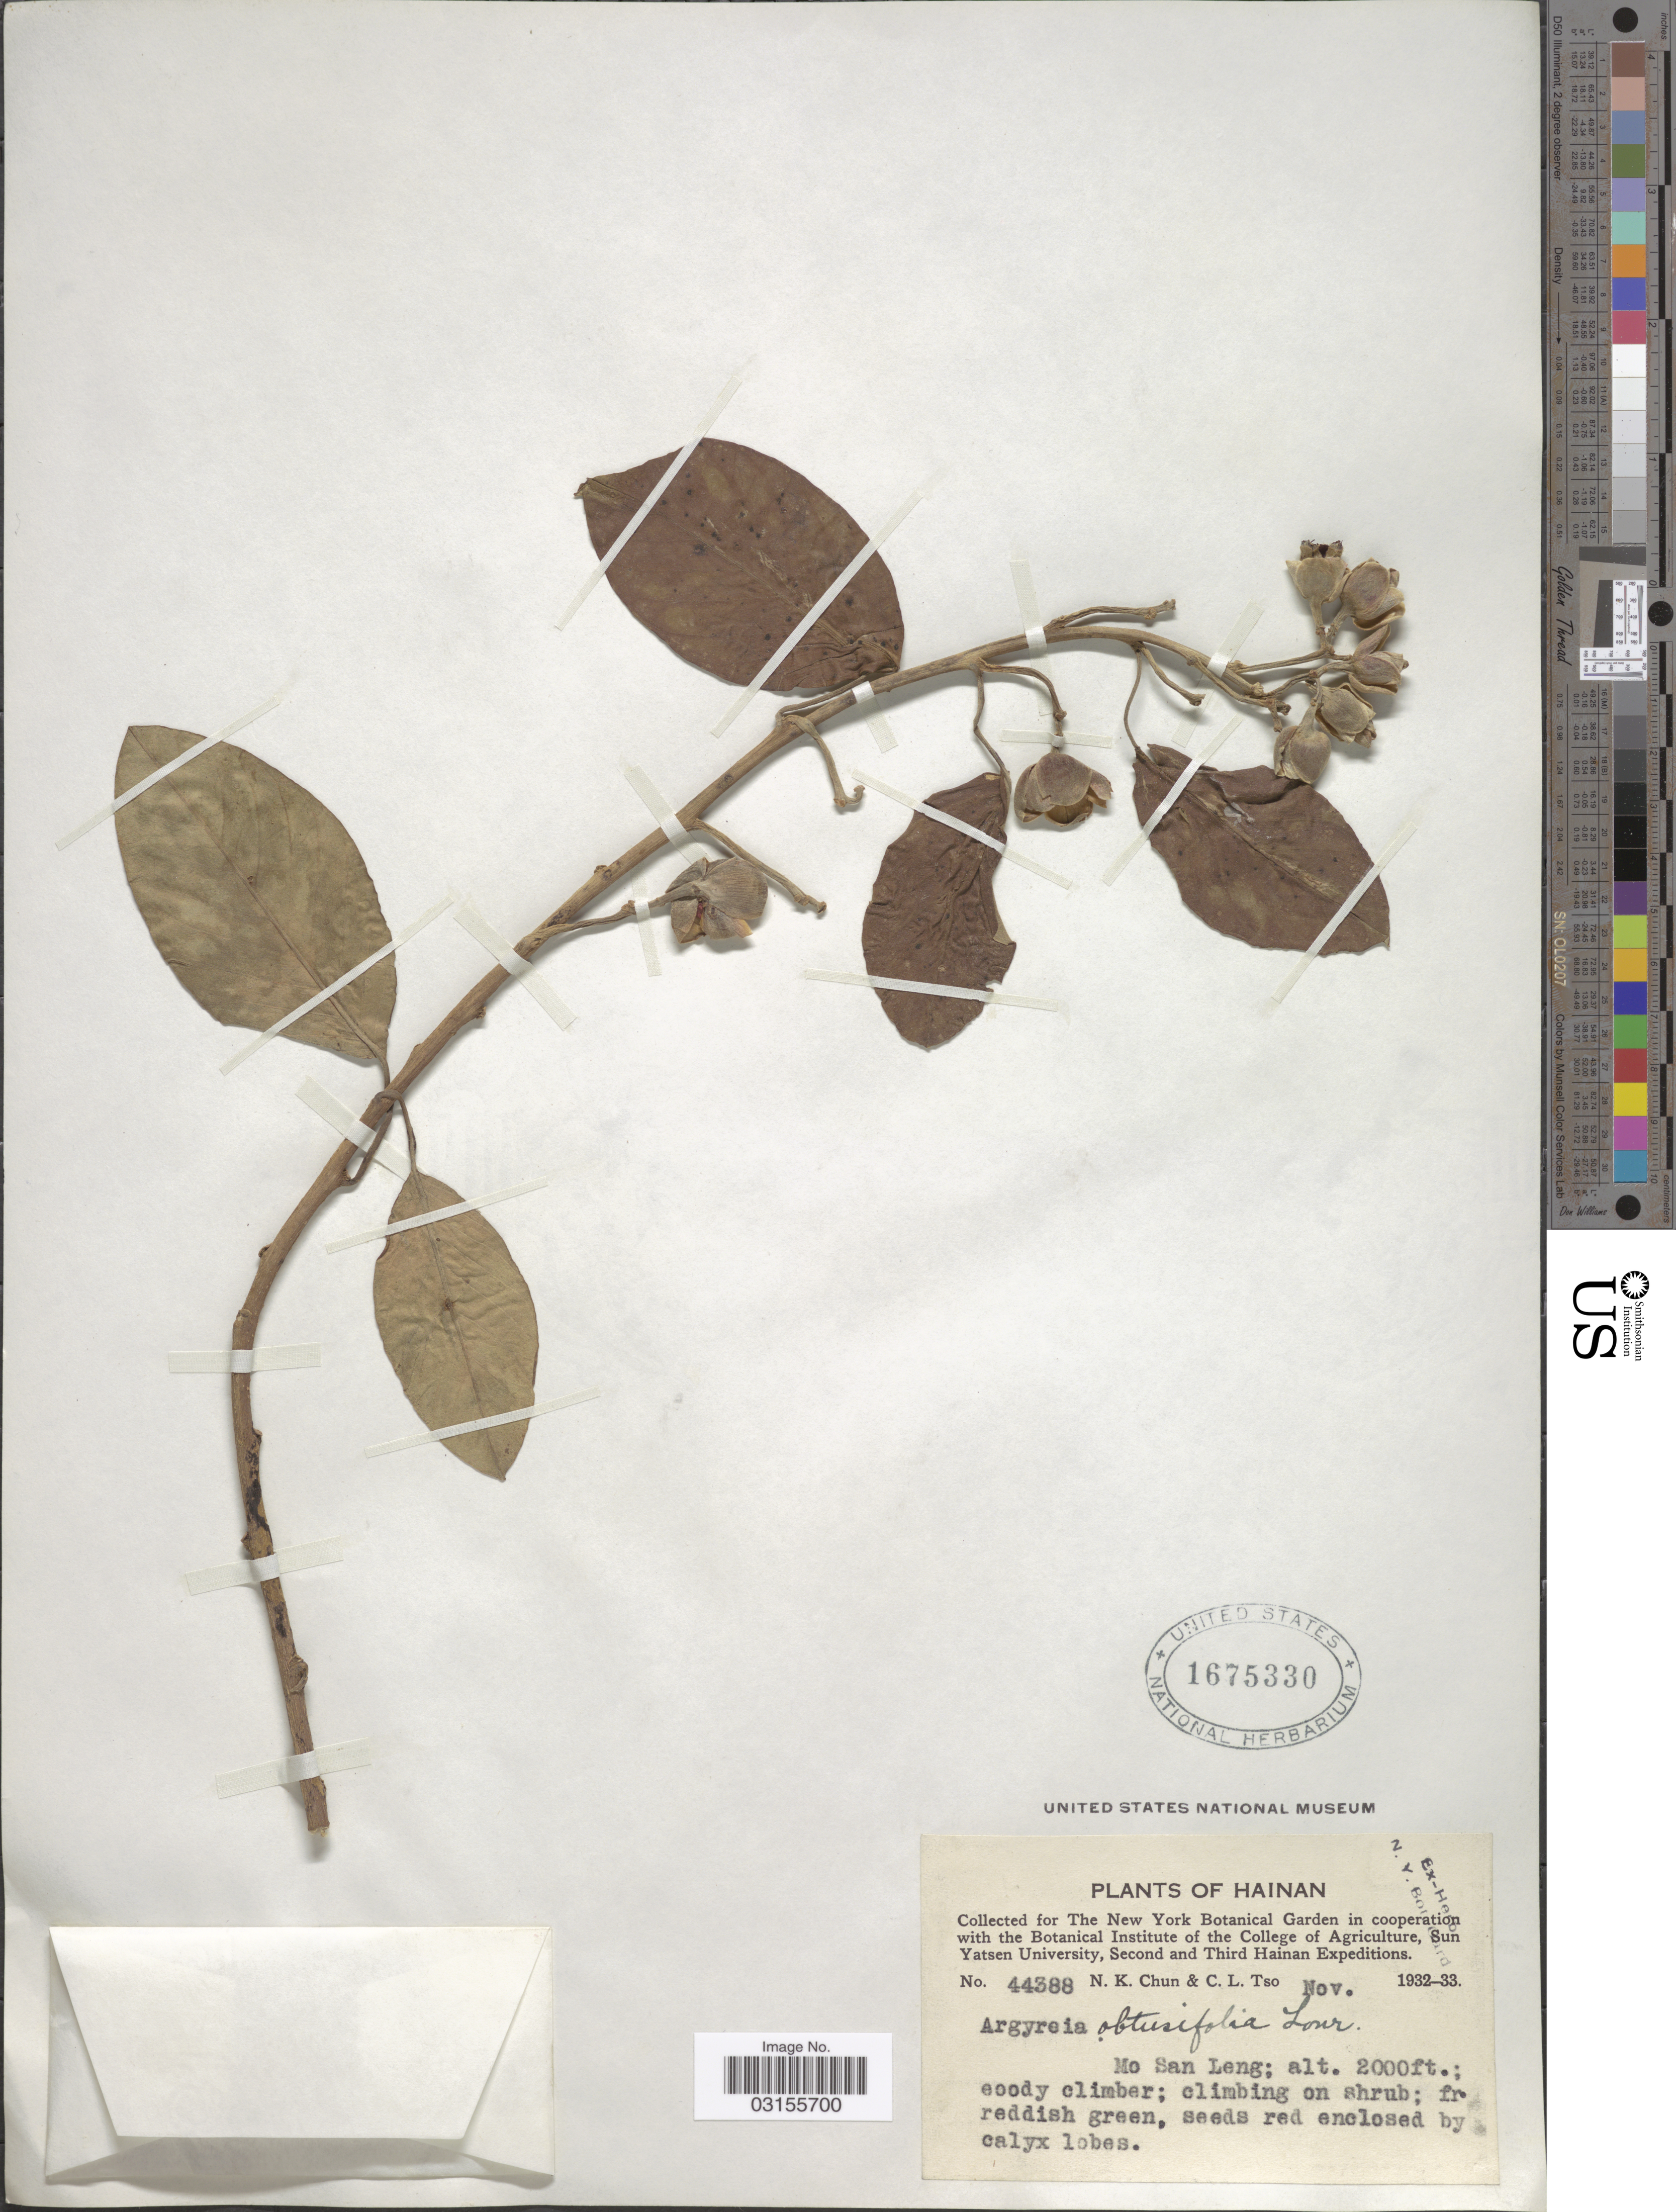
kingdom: Plantae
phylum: Tracheophyta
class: Magnoliopsida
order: Solanales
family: Convolvulaceae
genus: Argyreia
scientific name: Argyreia obtusifolia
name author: Lour.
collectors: N. K. Chun & C. Tso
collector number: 44388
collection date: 1932-11/1933-11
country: China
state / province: Hainan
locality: Mo San Leng.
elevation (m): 610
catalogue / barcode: US 1675330